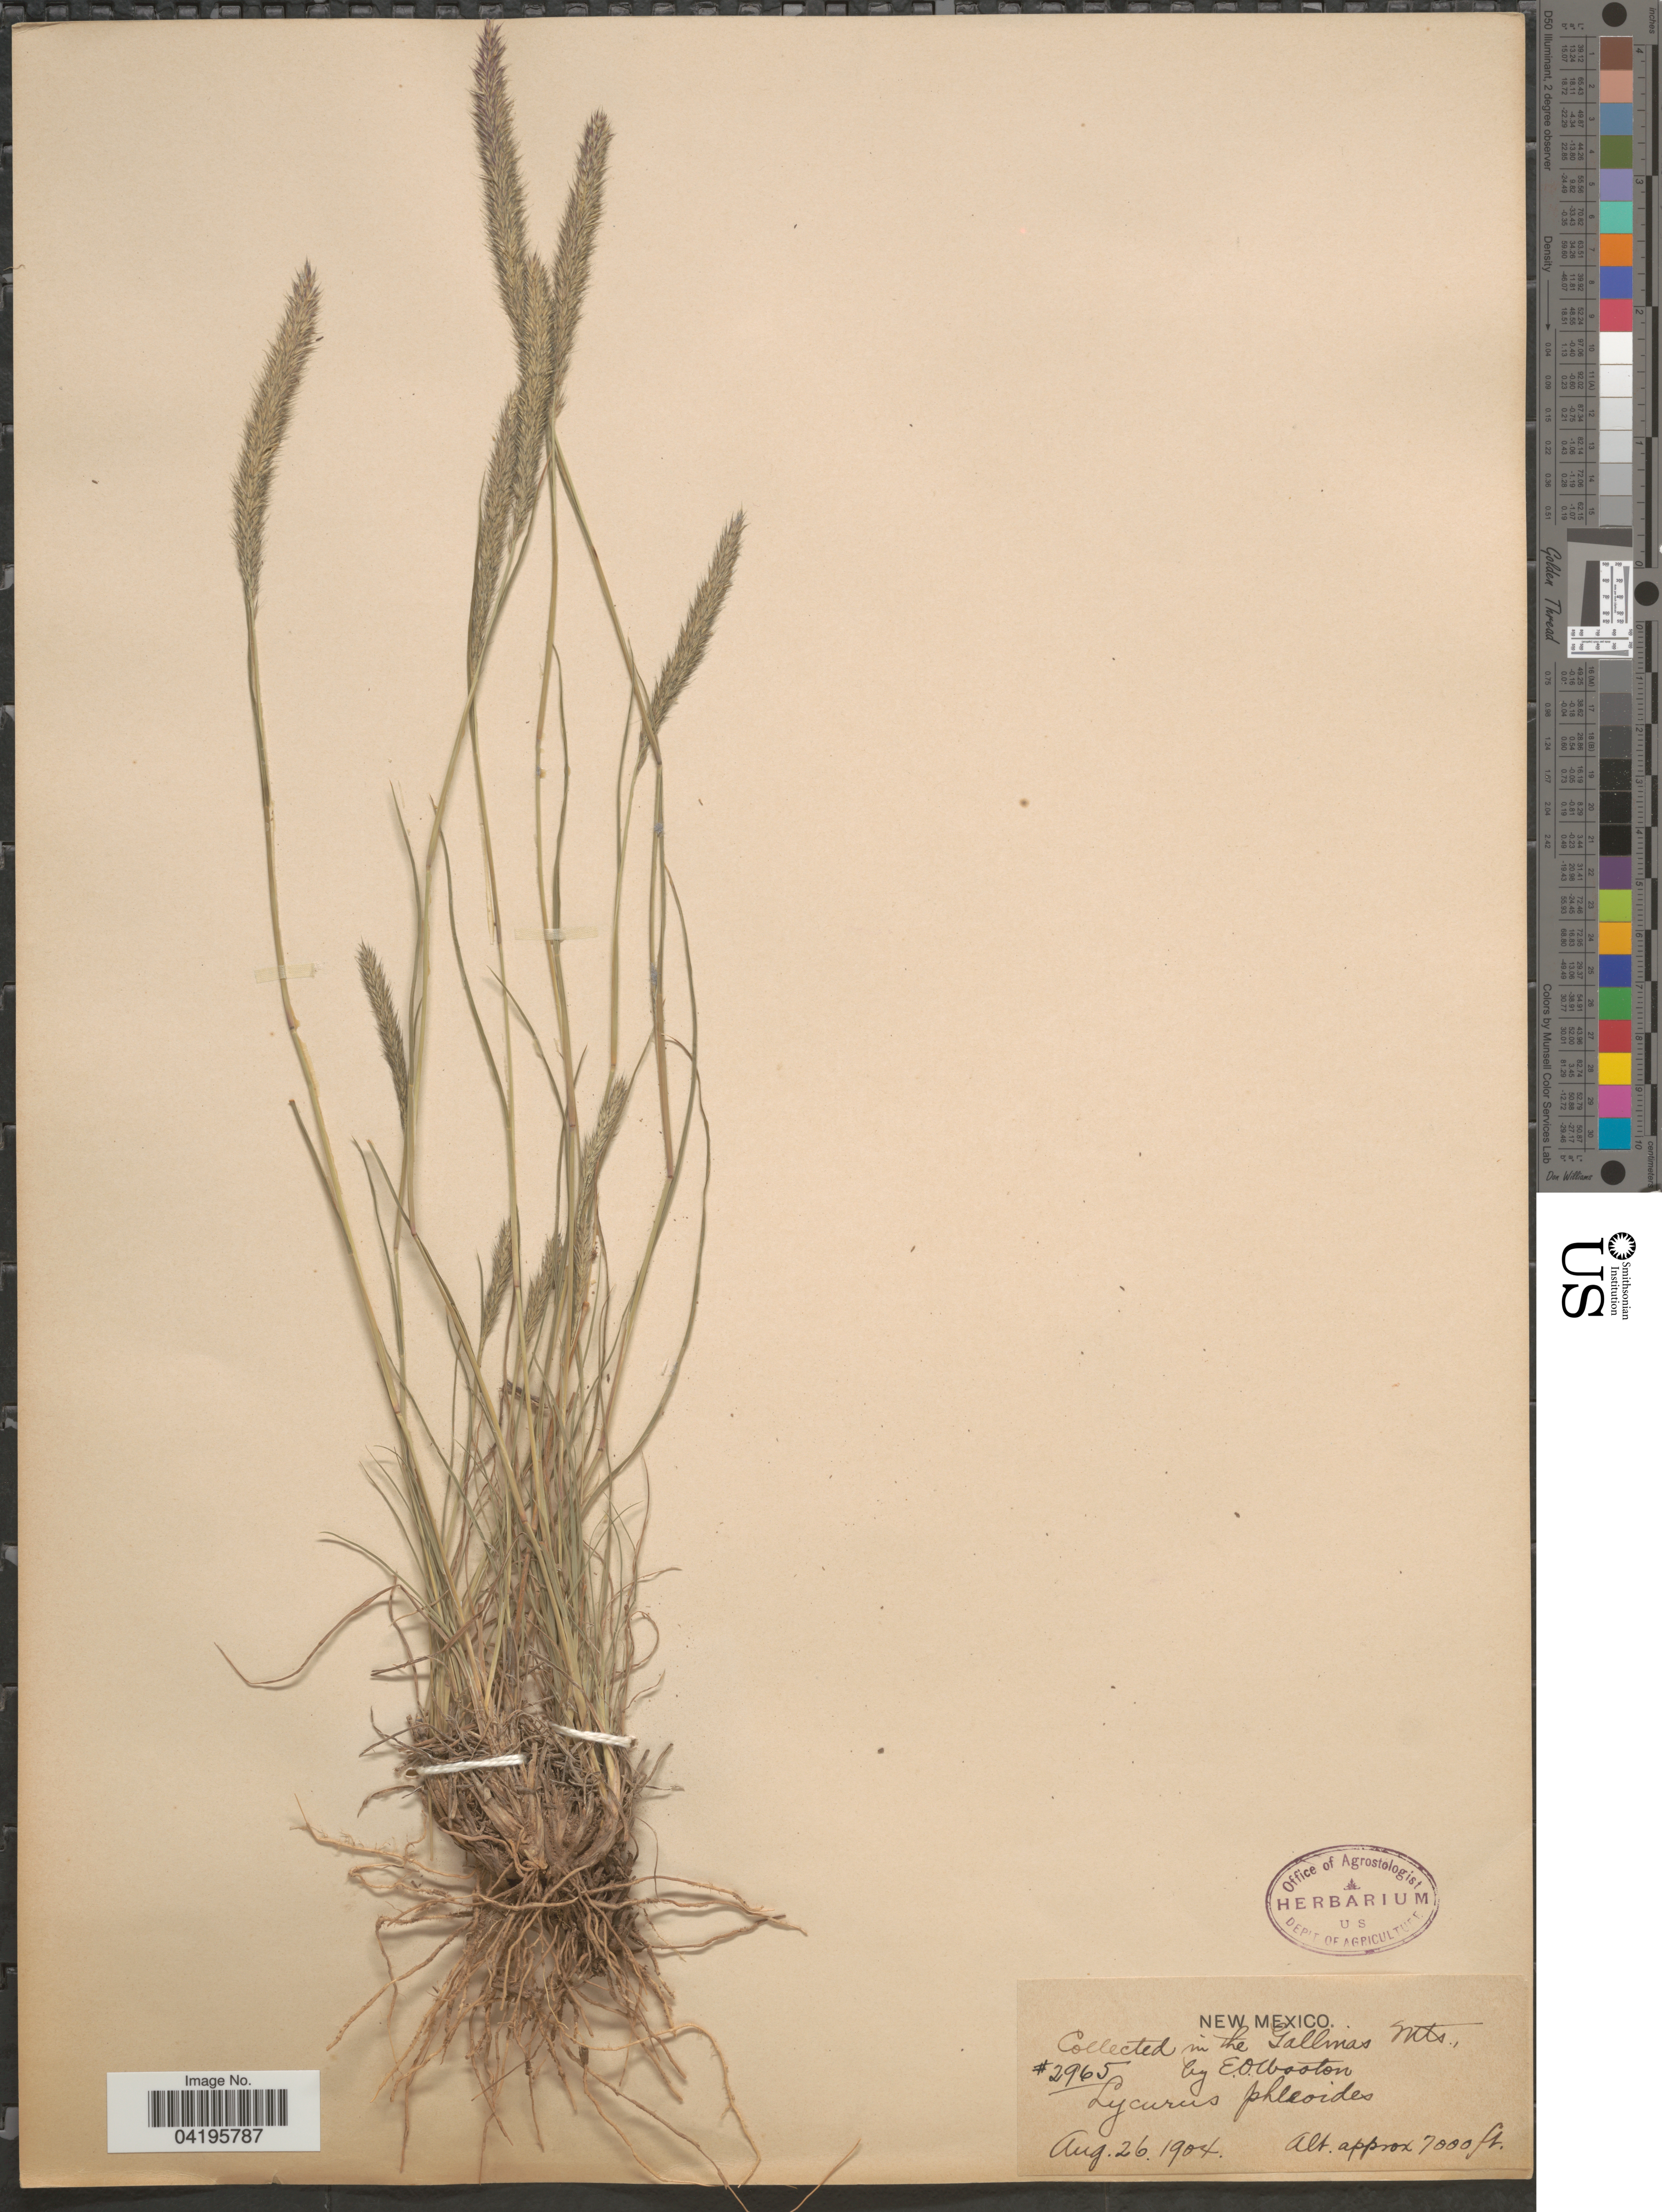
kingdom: Plantae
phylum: Tracheophyta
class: Liliopsida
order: Poales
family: Poaceae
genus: Muhlenbergia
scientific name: Muhlenbergia phleoides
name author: (Kunth) Columbus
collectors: E. O. Wooton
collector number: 2965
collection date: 1904-08-26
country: United States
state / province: New Mexico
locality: In the Gallinas Mts.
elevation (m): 2134